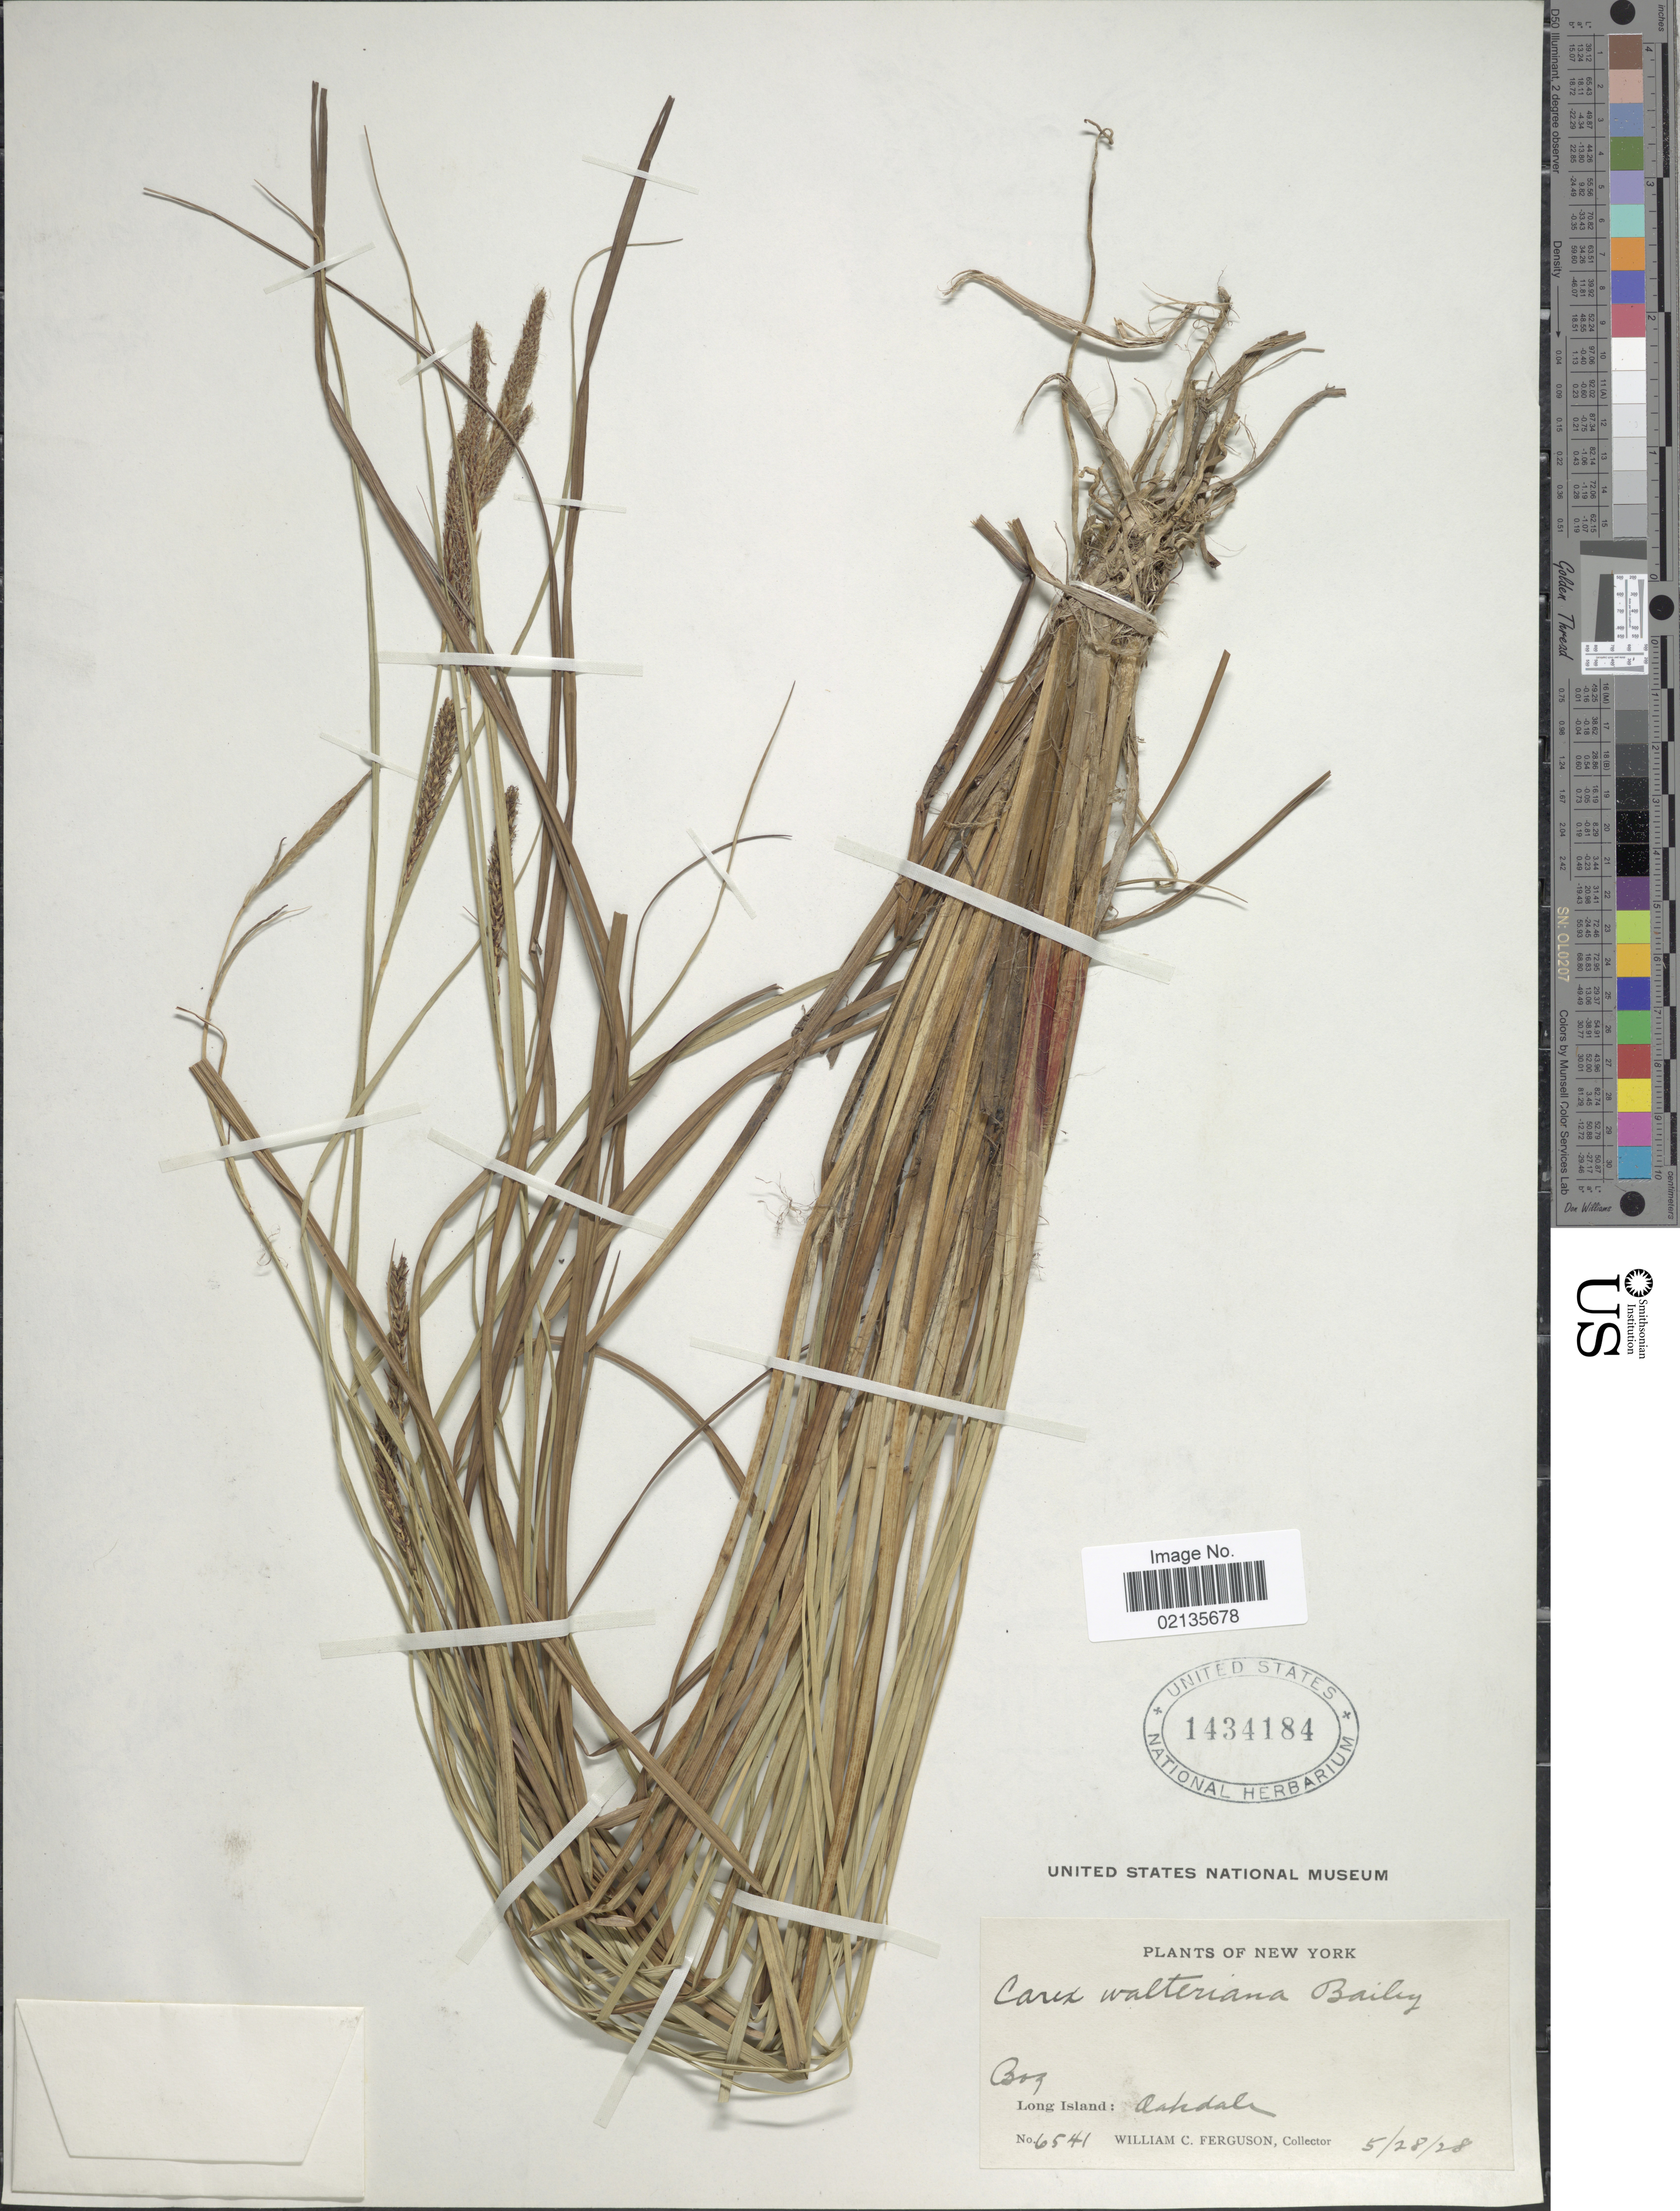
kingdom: Plantae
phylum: Tracheophyta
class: Liliopsida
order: Poales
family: Cyperaceae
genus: Carex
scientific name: Carex striata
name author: Michx.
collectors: W. Ferguson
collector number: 6541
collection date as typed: Transcribed d/m/y: 28/5/28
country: United States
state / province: New York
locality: Bog, Long Island: Ashdale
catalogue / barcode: US 1434184